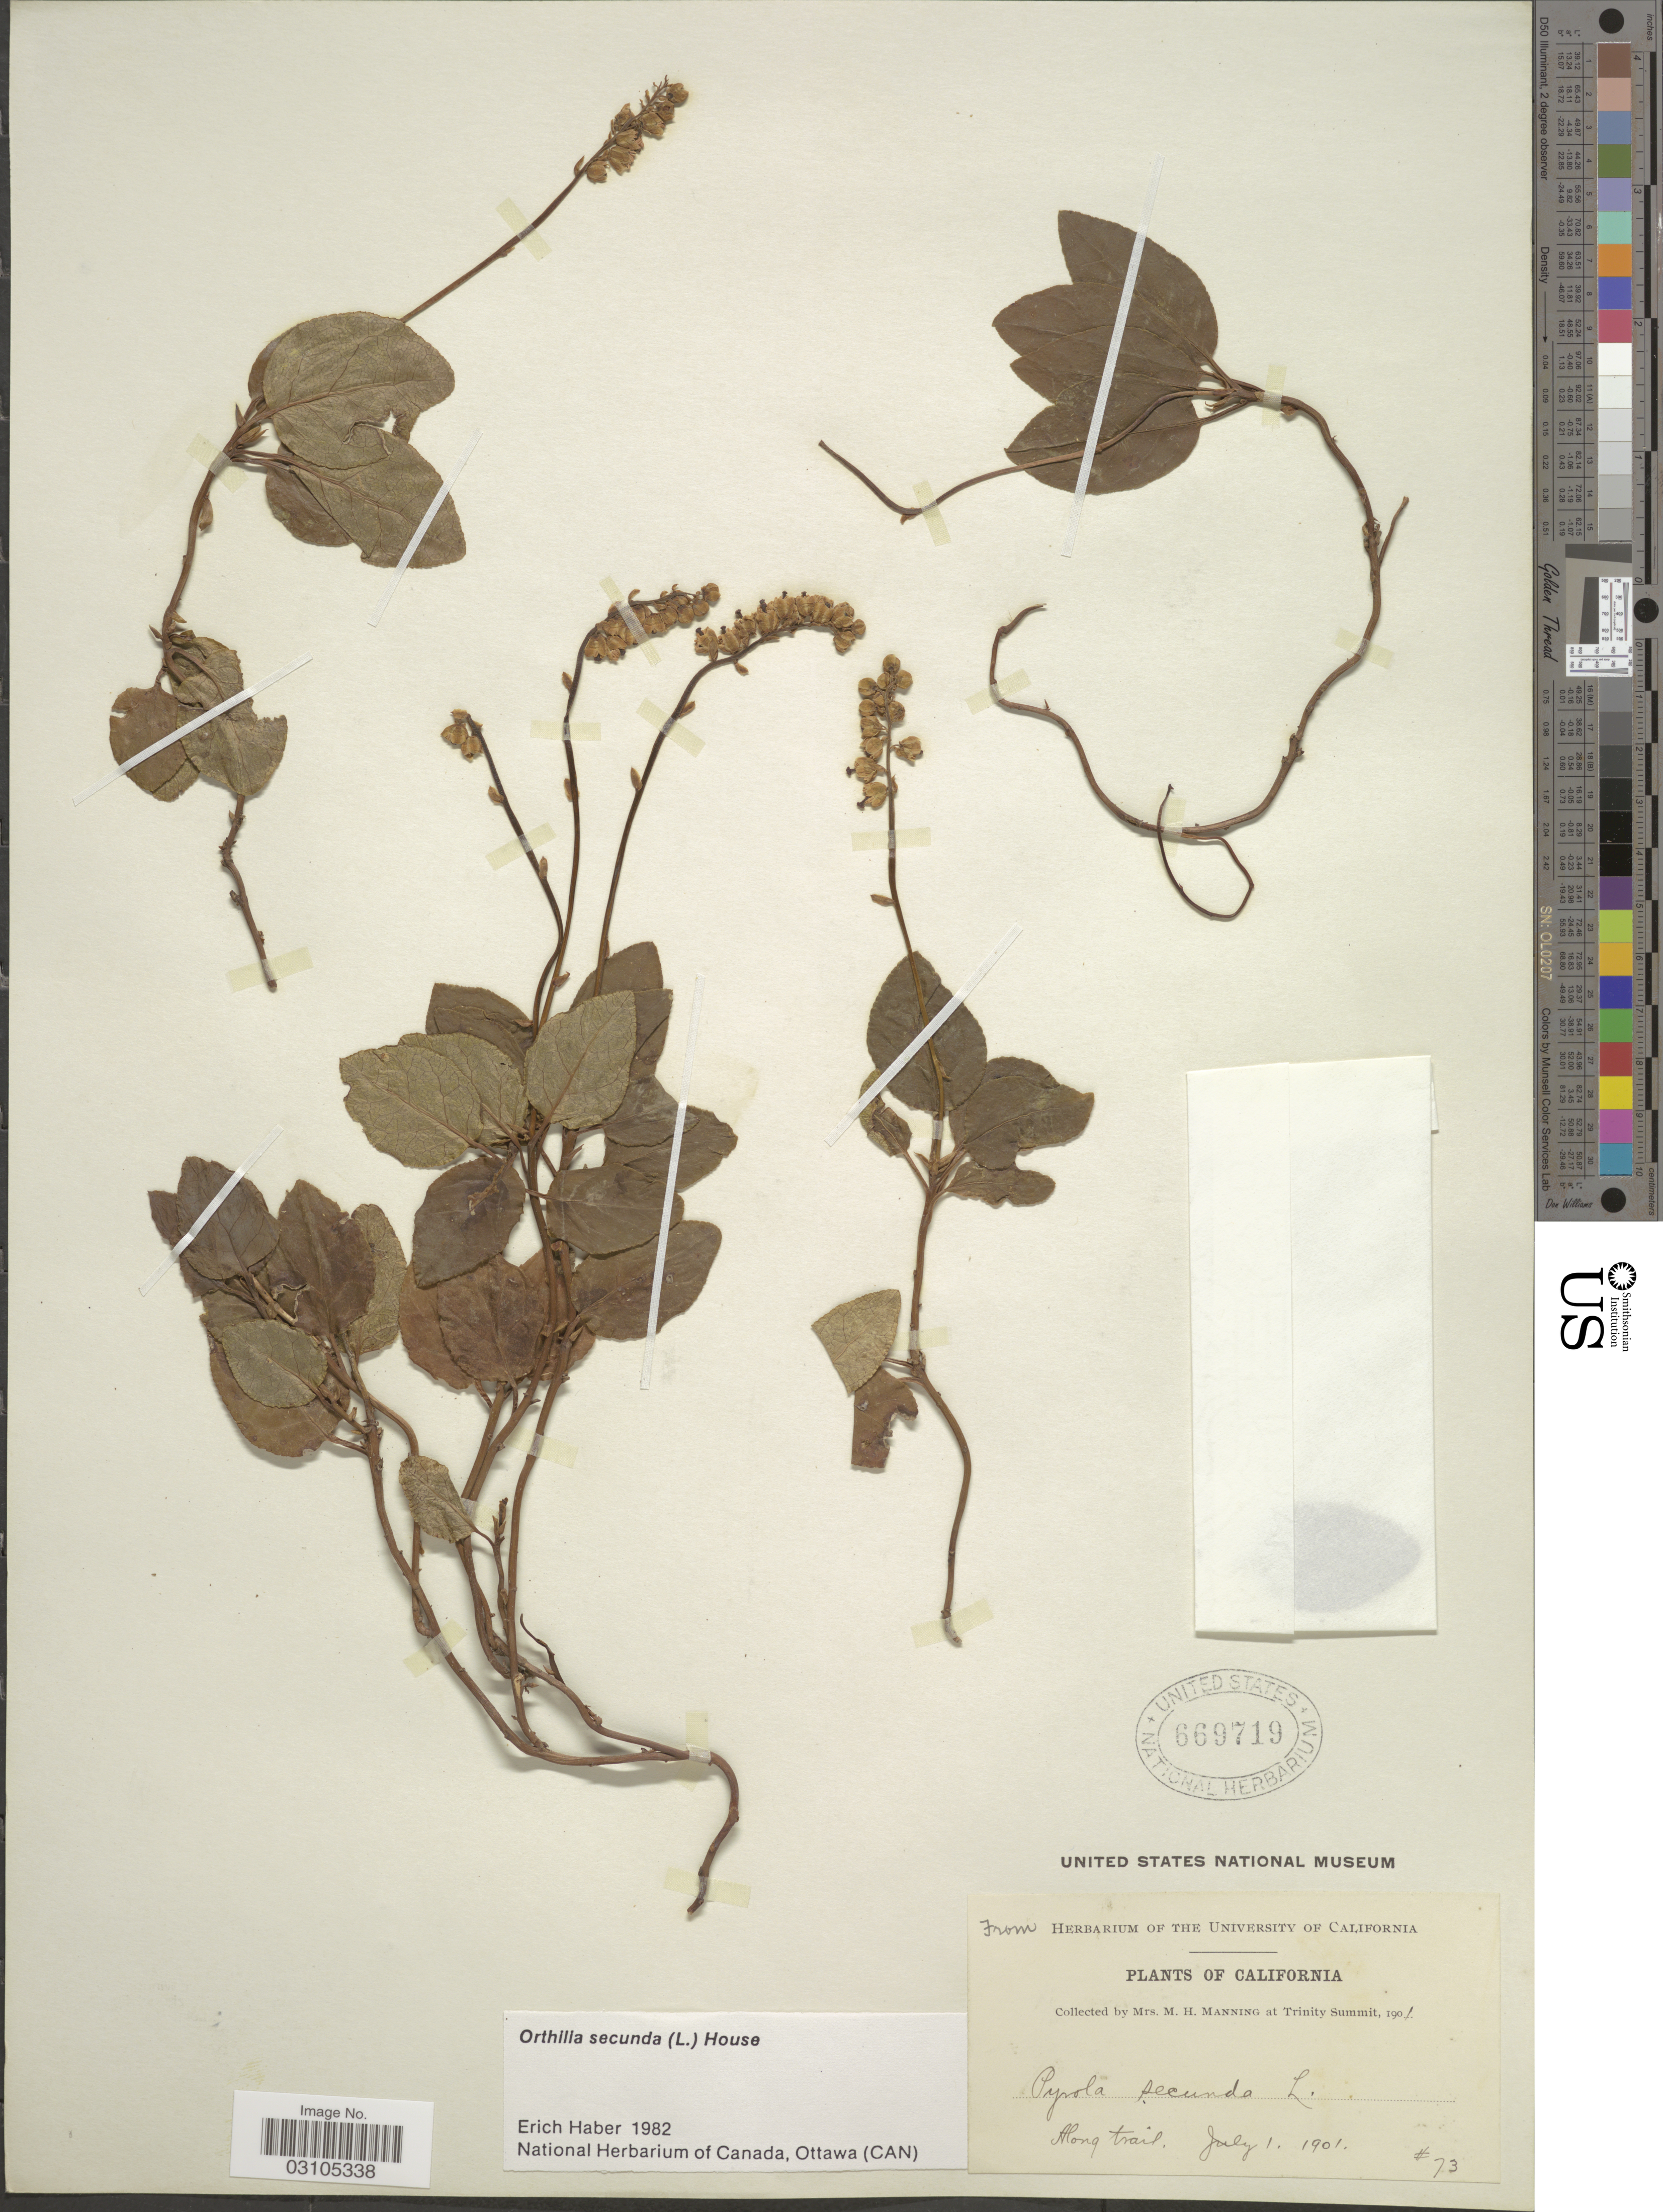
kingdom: Plantae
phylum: Tracheophyta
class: Magnoliopsida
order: Ericales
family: Ericaceae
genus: Orthilia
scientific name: Orthilia secunda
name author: (L.) House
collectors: M. Manning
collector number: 73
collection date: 1901-07-01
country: United States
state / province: California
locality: At Trinity Summit. Along trail.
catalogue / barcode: US 669719